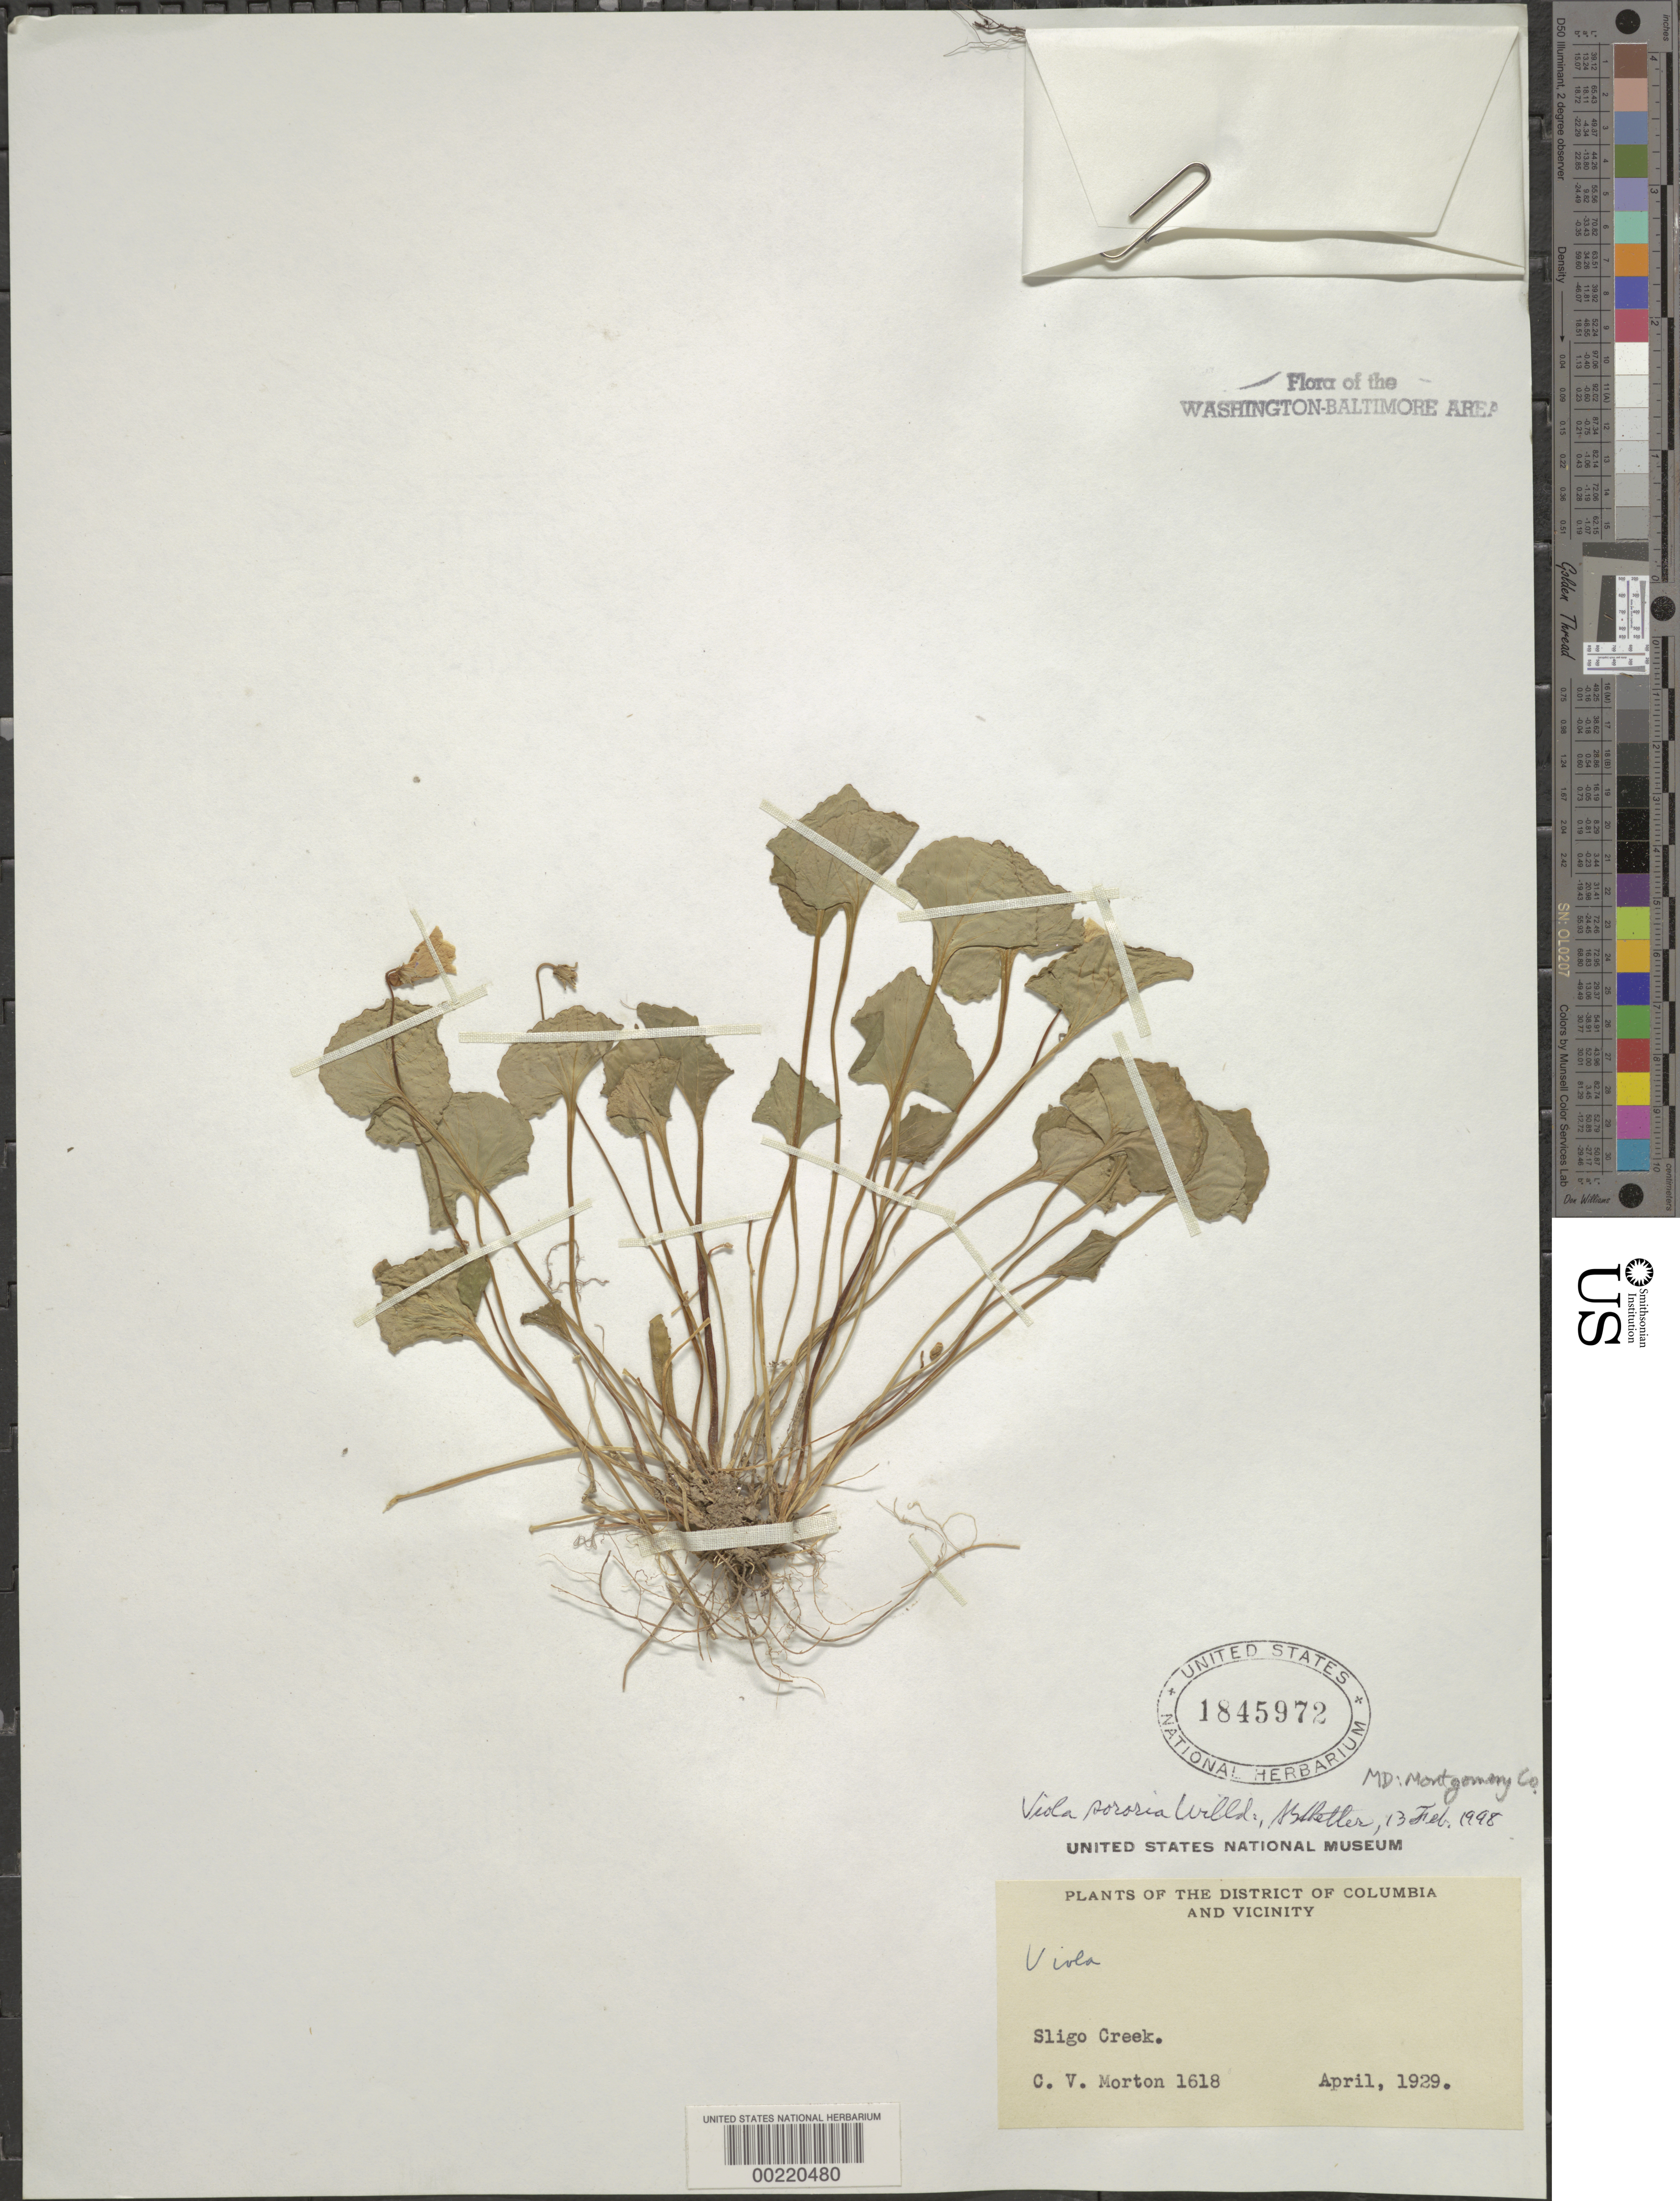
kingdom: Plantae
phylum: Tracheophyta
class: Magnoliopsida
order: Malpighiales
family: Violaceae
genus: Viola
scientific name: Viola sororia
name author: Willd.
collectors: C. V. Morton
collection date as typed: Apr 1929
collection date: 1929-04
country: United States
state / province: Maryland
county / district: Montgomery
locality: Sligo Creek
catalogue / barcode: US 1845972